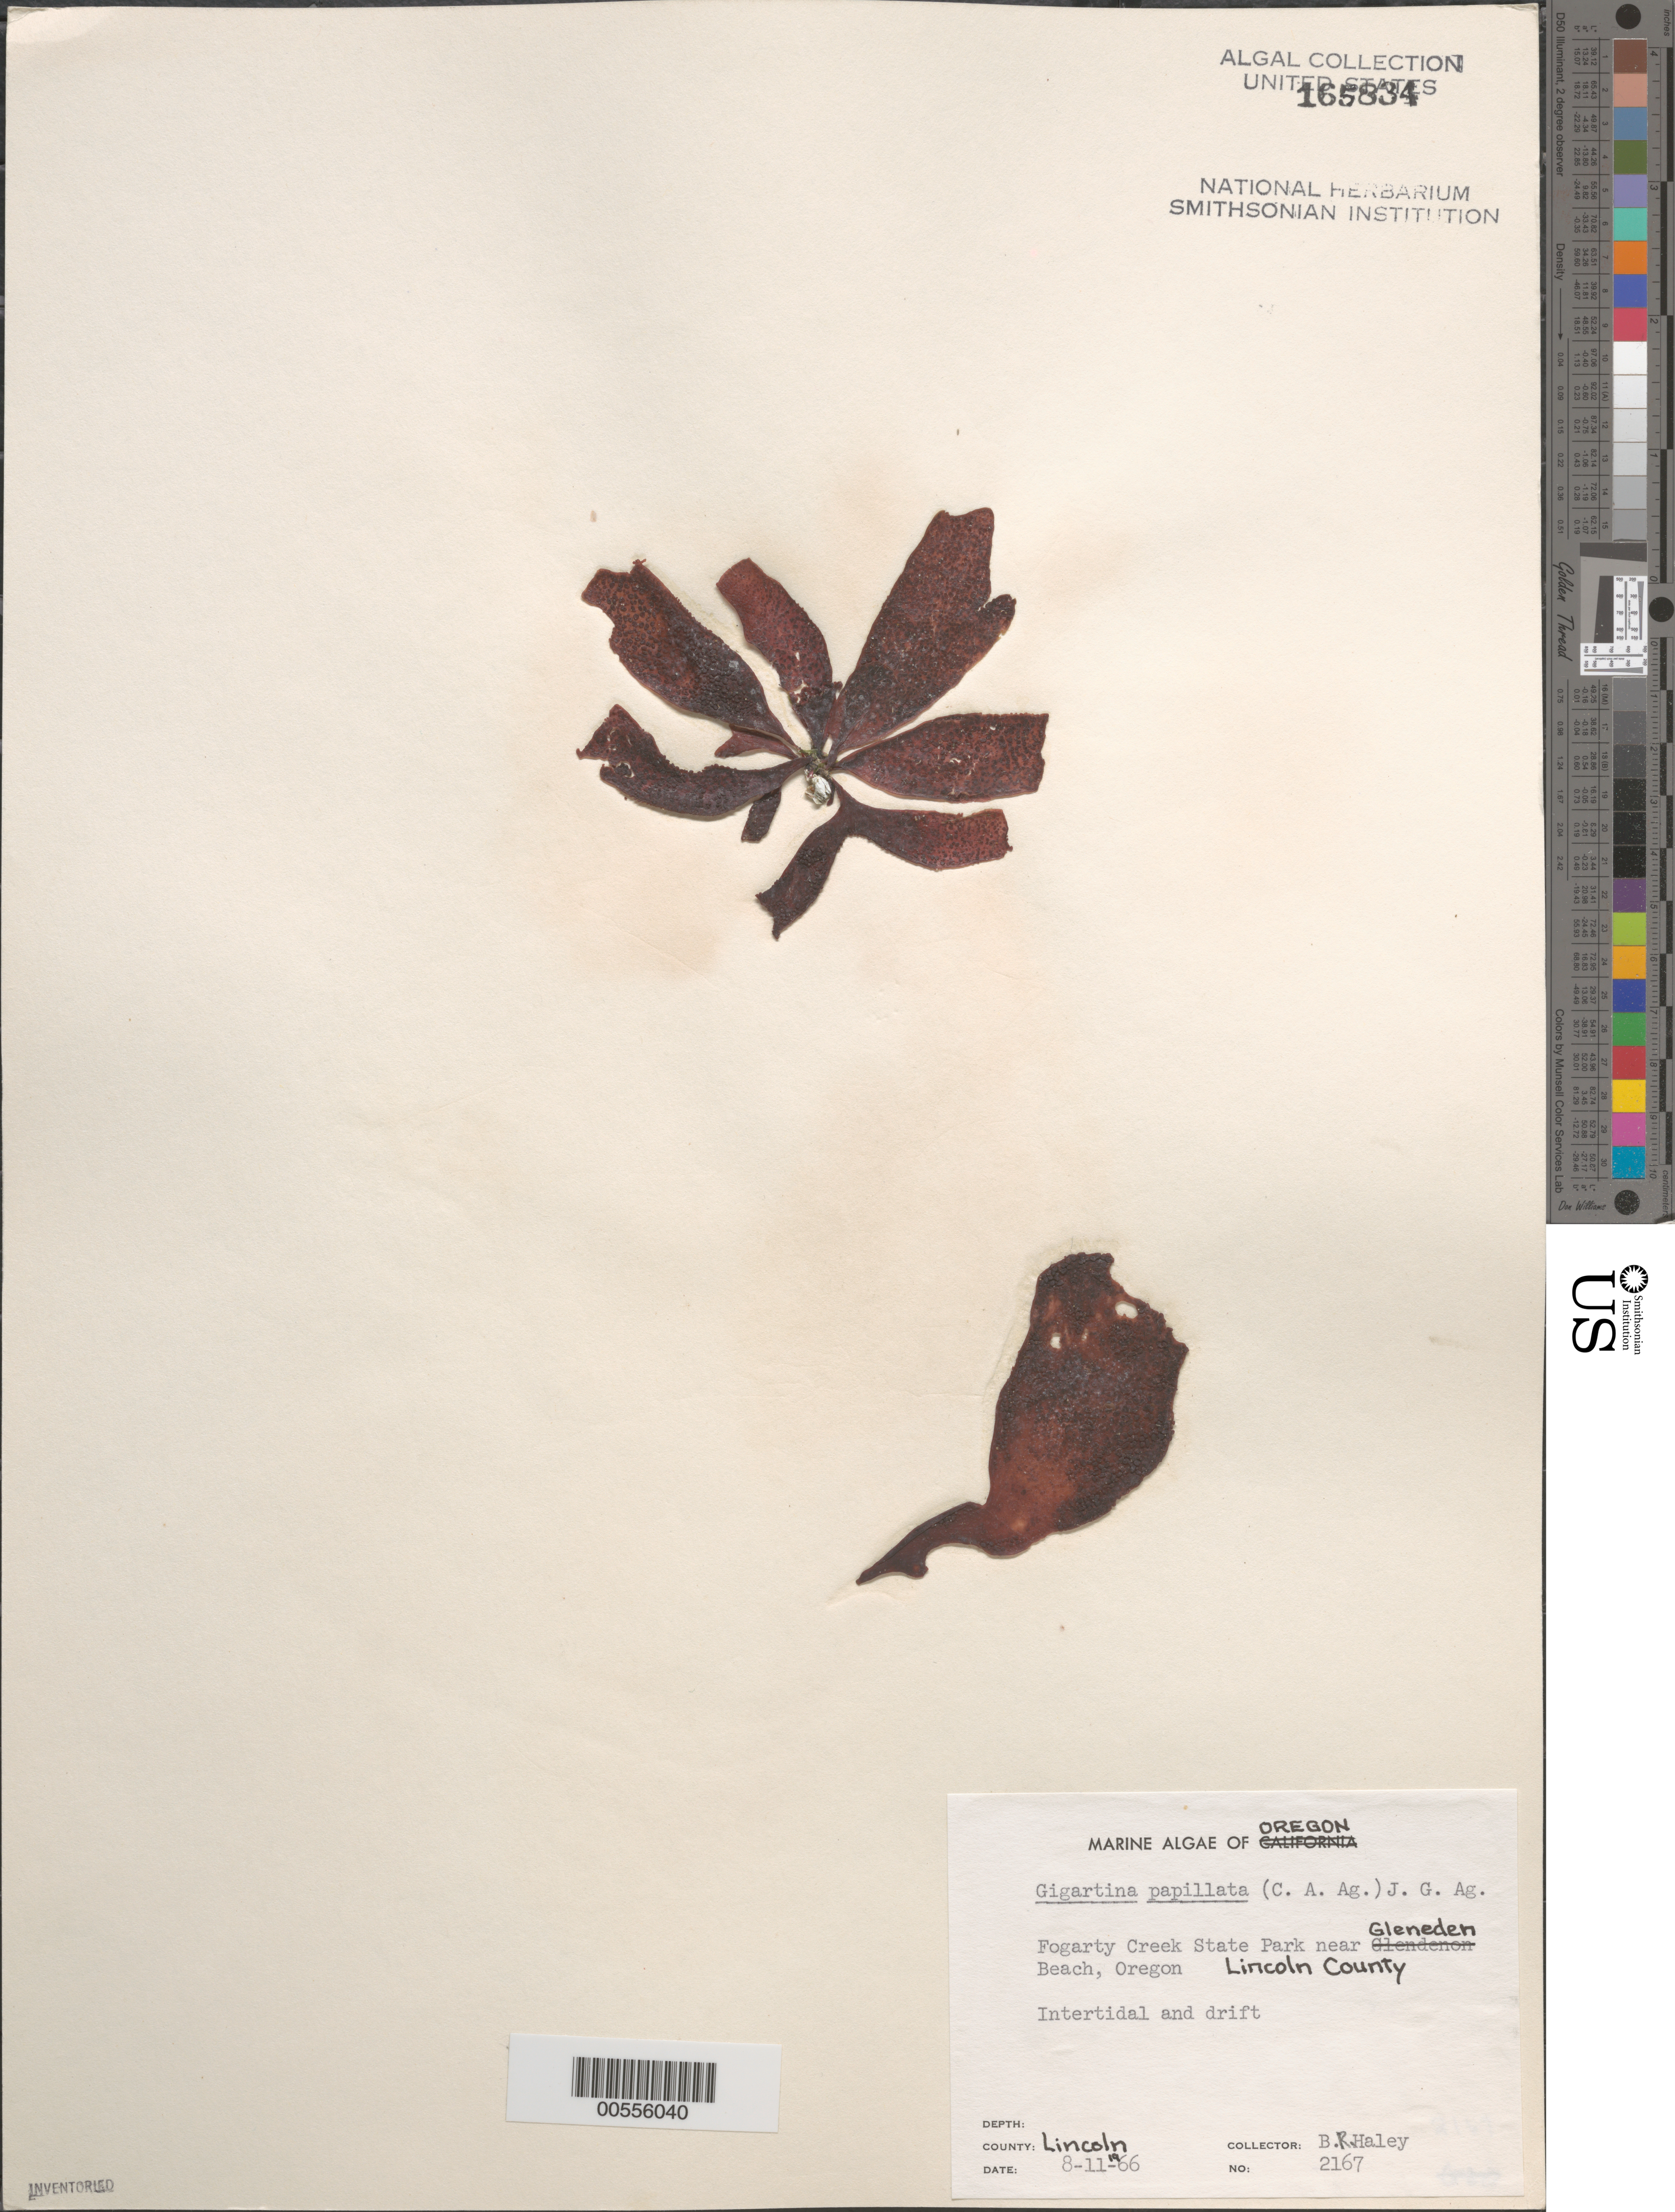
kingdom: Plantae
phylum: Rhodophyta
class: Florideophyceae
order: Gigartinales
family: Phyllophoraceae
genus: Mastocarpus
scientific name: Mastocarpus papillatus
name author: (C. Agardh) Kütz.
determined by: Algae name updating Project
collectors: B. Haley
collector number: Neushul 2167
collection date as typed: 11 Aug 1966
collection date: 1966-08-11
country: United States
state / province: Oregon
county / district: Lincoln County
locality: Fogarty Creek State Park, near Gleneden Beach (Glendenon Beach)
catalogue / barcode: US 165834